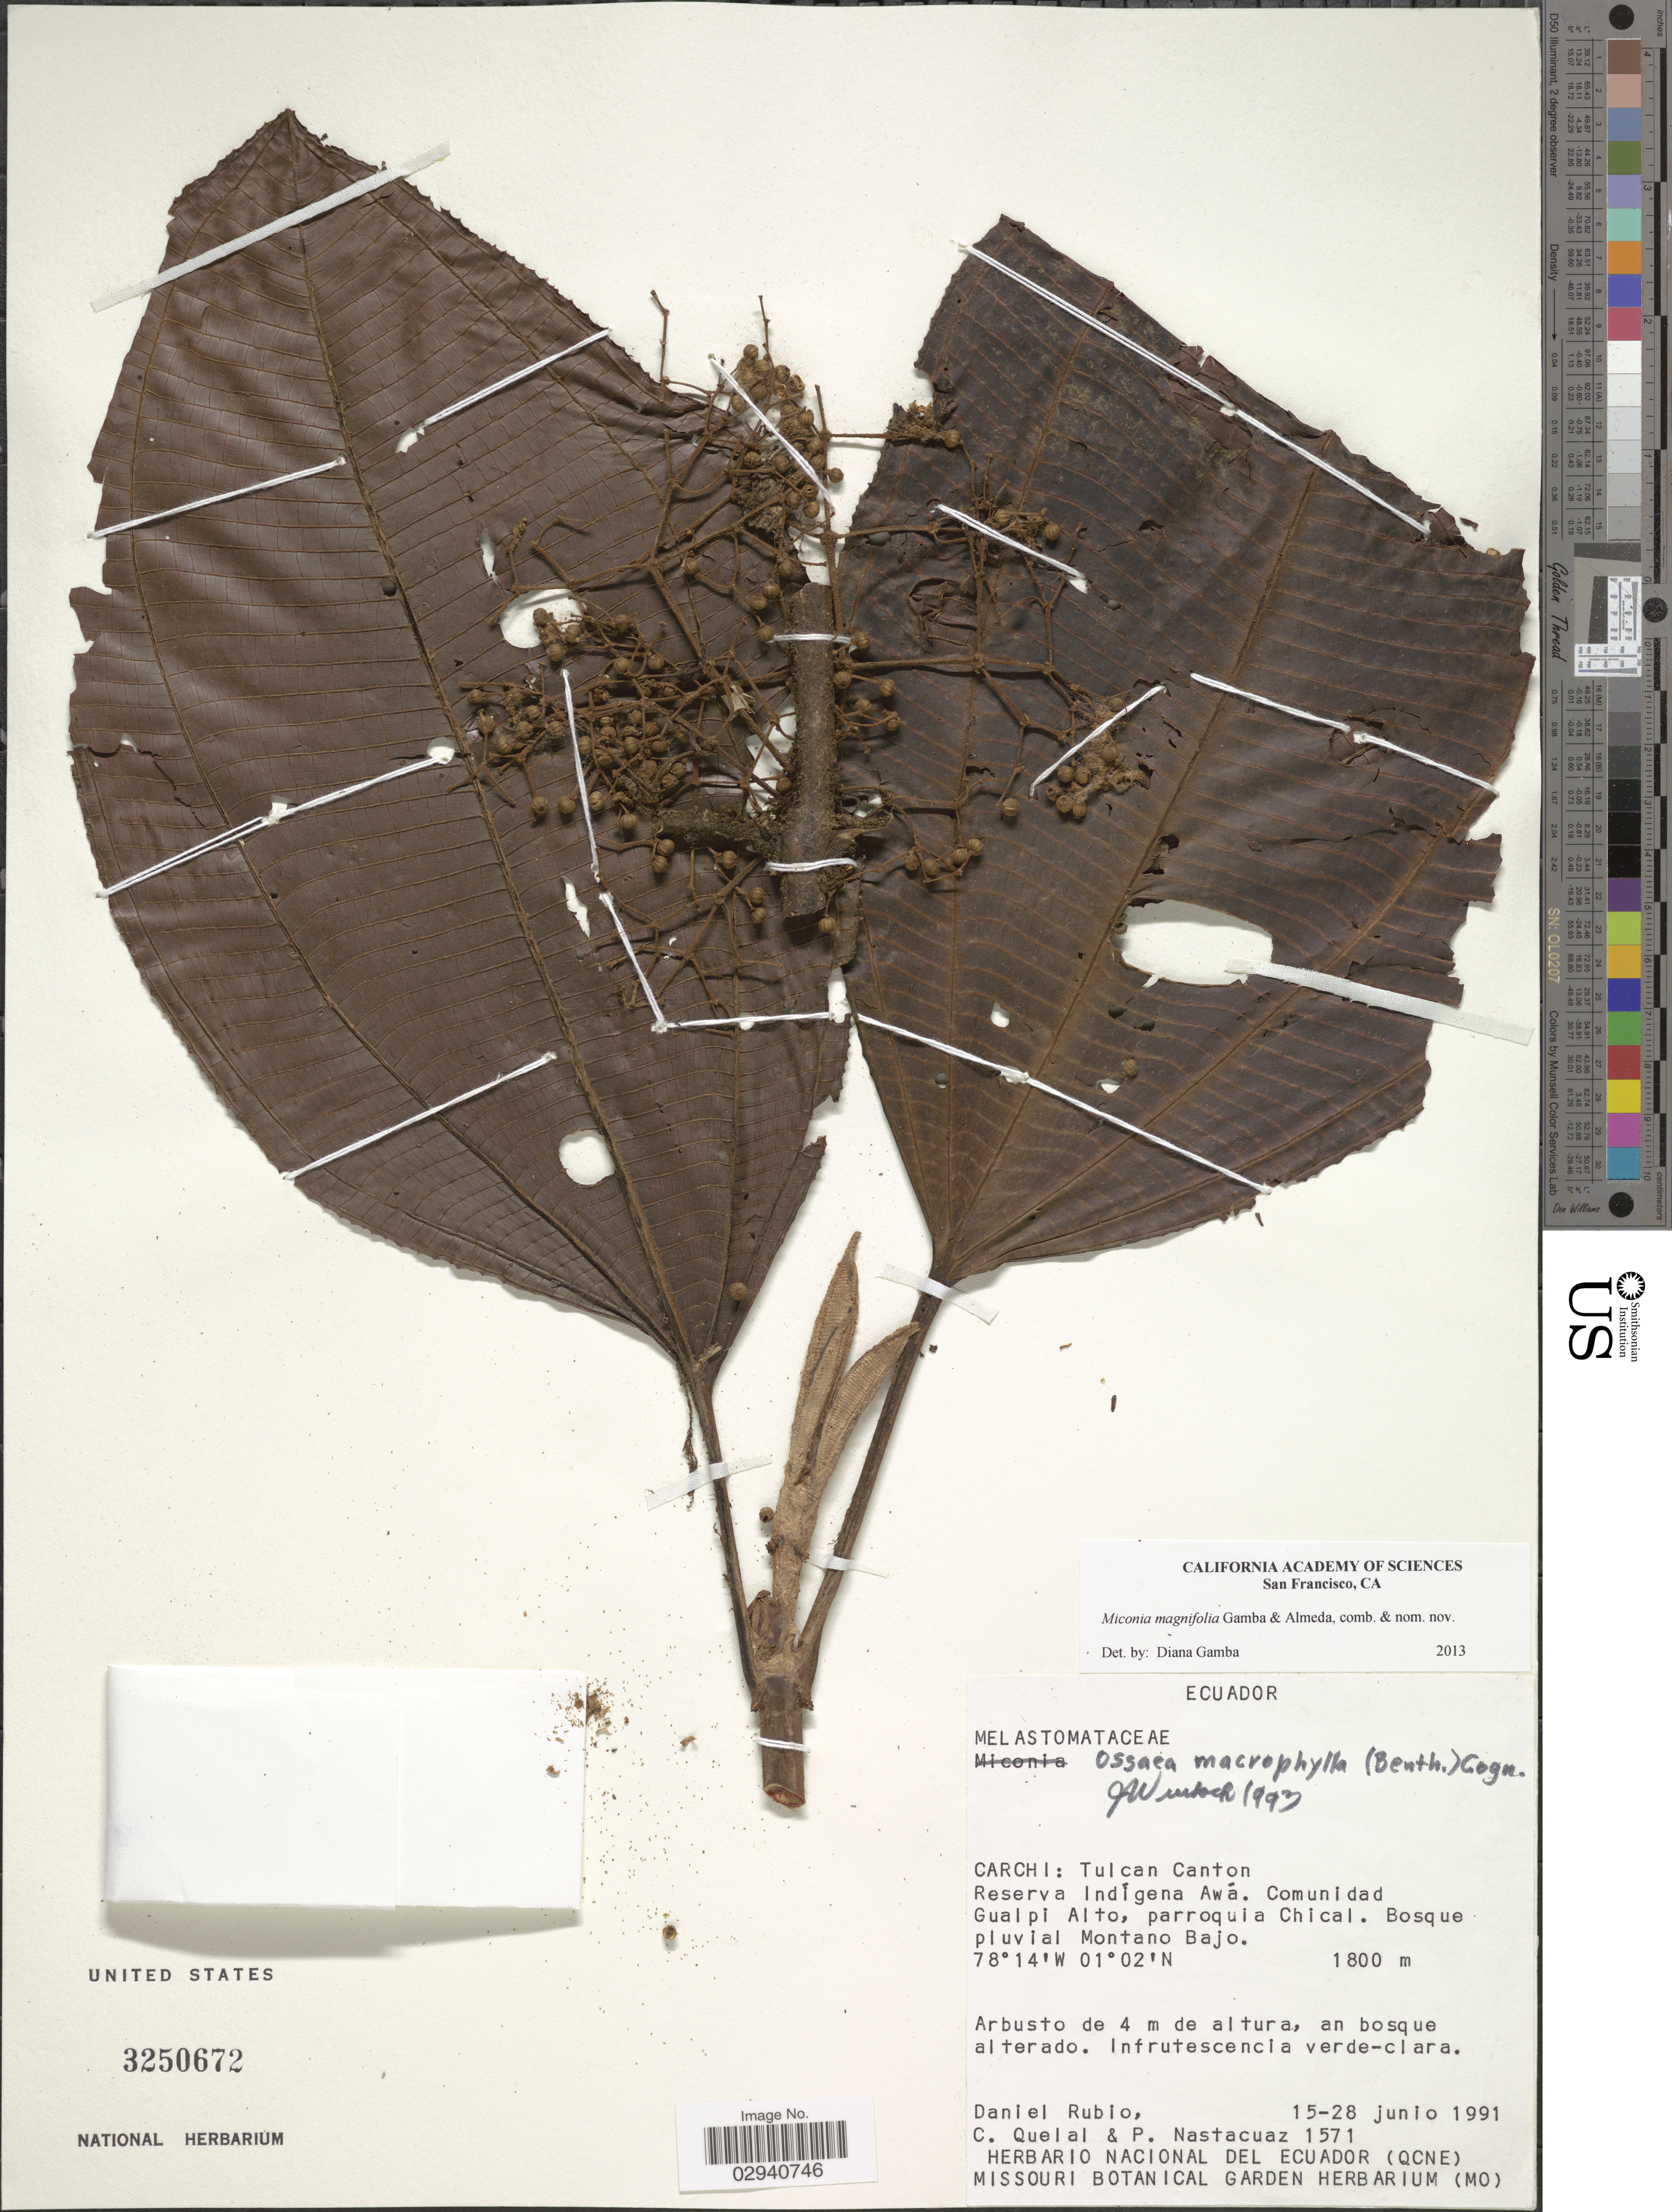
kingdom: Plantae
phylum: Tracheophyta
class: Magnoliopsida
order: Myrtales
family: Melastomataceae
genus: Miconia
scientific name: Miconia magnifolia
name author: Gamba & Almeda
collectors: D. Rubio, C. Quelal & P. Nastacuaz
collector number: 1571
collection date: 1991-06-15/1991-06-28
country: Ecuador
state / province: Carchi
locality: Tulcan Canton. Reserva Indígena Awá. Comunidad Gualpi Alto, parroquia Chical.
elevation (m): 1800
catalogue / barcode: US 3250672